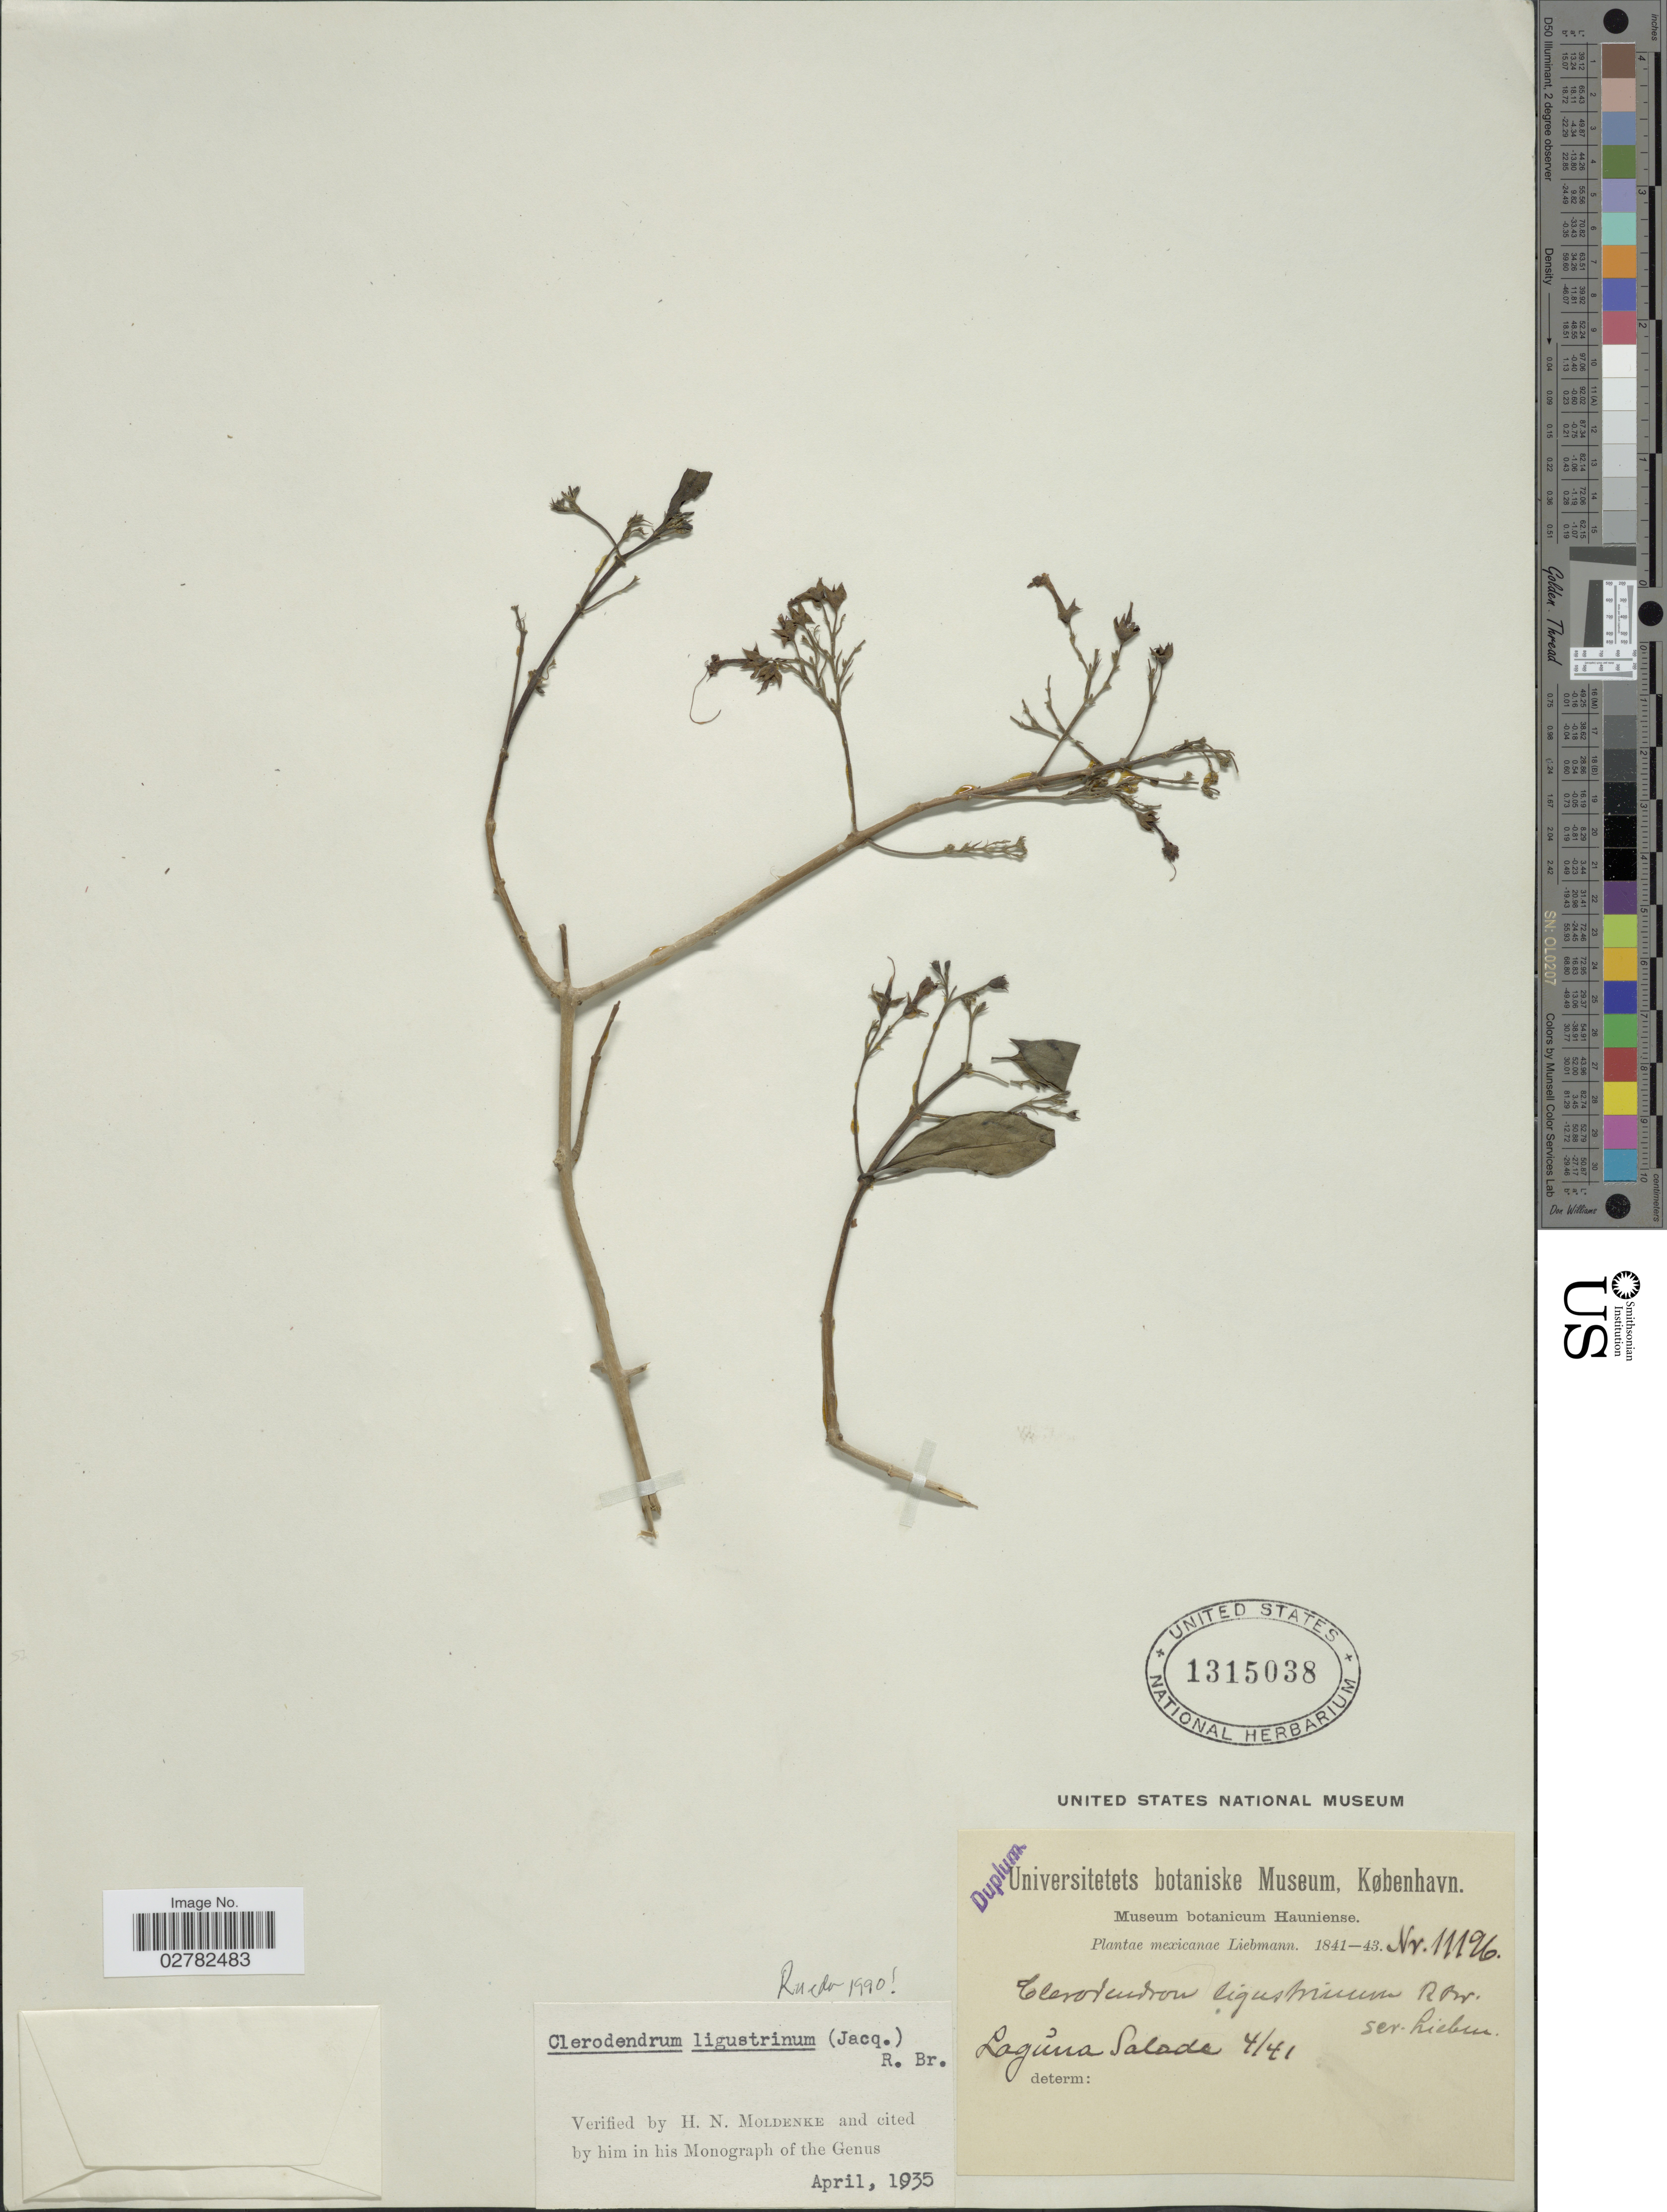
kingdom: Plantae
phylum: Tracheophyta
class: Magnoliopsida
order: Lamiales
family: Lamiaceae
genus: Clerodendrum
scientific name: Clerodendrum ligustrinum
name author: (Jacq.) R. Br.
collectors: Liebmann, --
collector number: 11196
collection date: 1841-04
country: Mexico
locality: Laguna Salada.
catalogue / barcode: US 1315038